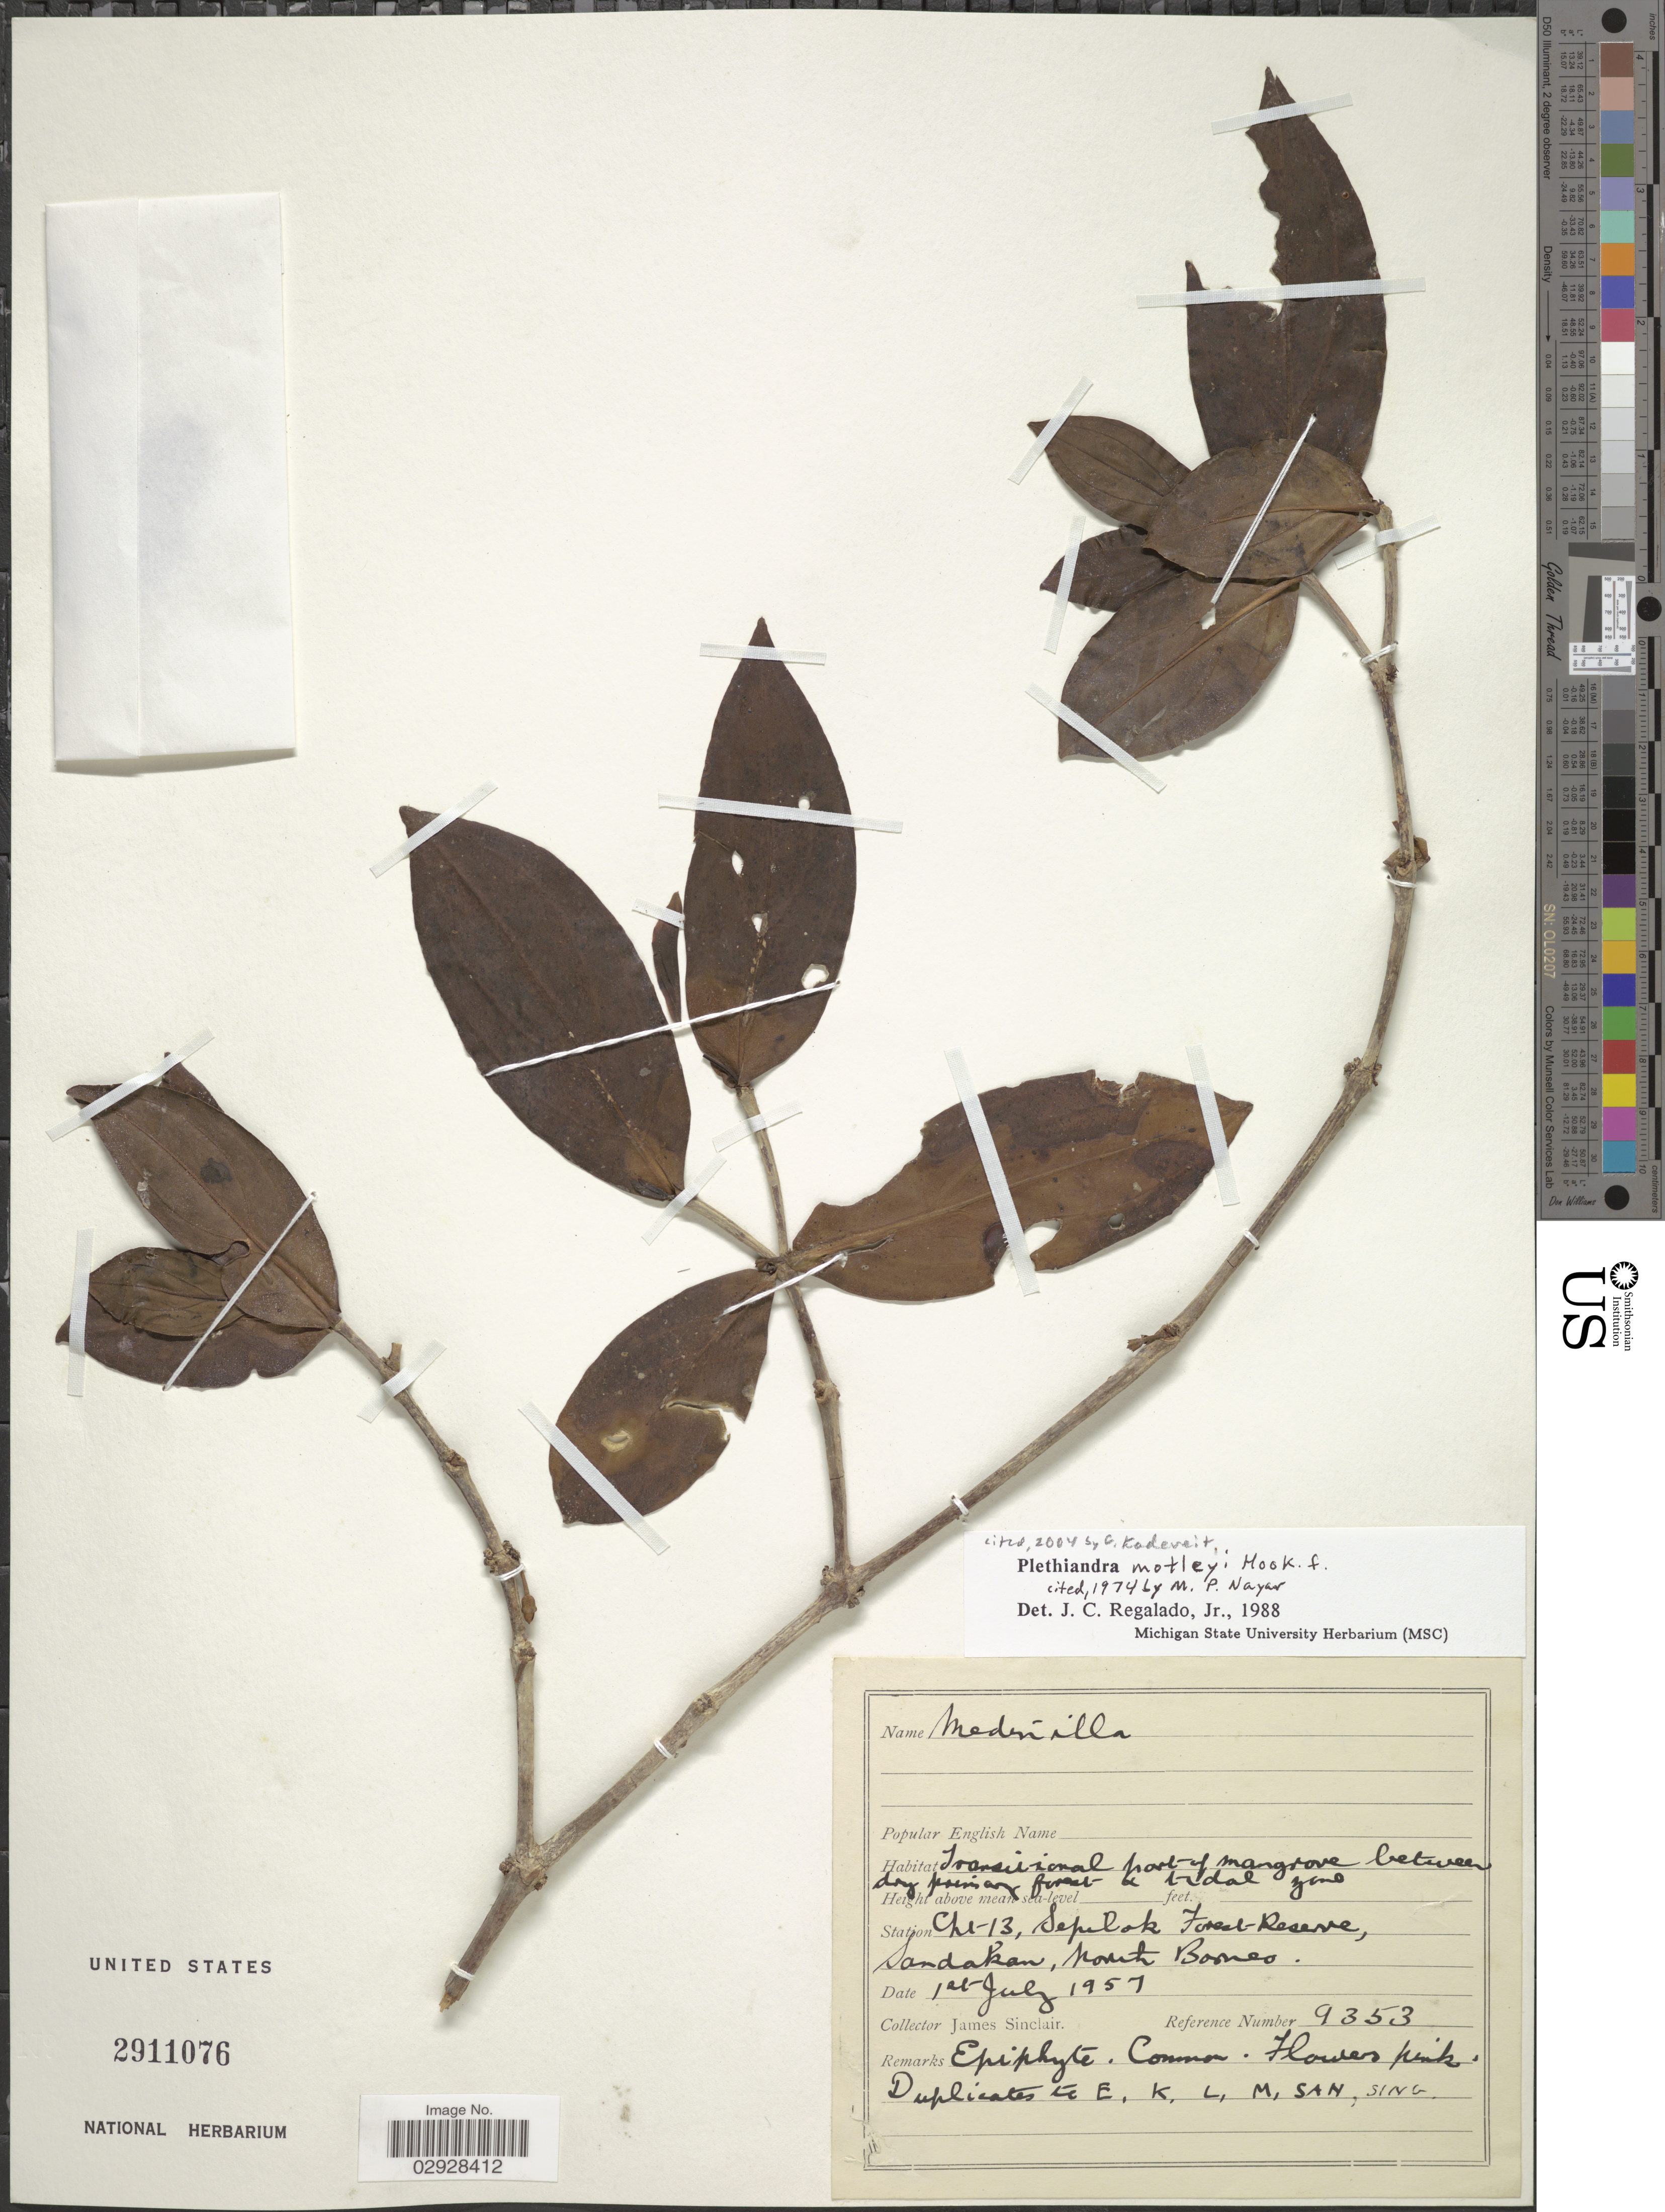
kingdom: Plantae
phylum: Tracheophyta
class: Magnoliopsida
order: Myrtales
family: Melastomataceae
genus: Plethiandra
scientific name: Plethiandra motleyi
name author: Hook. f.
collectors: J. Sinclair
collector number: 9353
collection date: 1957-07-01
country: Malaysia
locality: Transitional port of mangrove between dry primary forest & tidal zone. Station Cht 13, Sepilok Forest Reserve, Sandakan, North Borneo.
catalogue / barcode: US 2911076